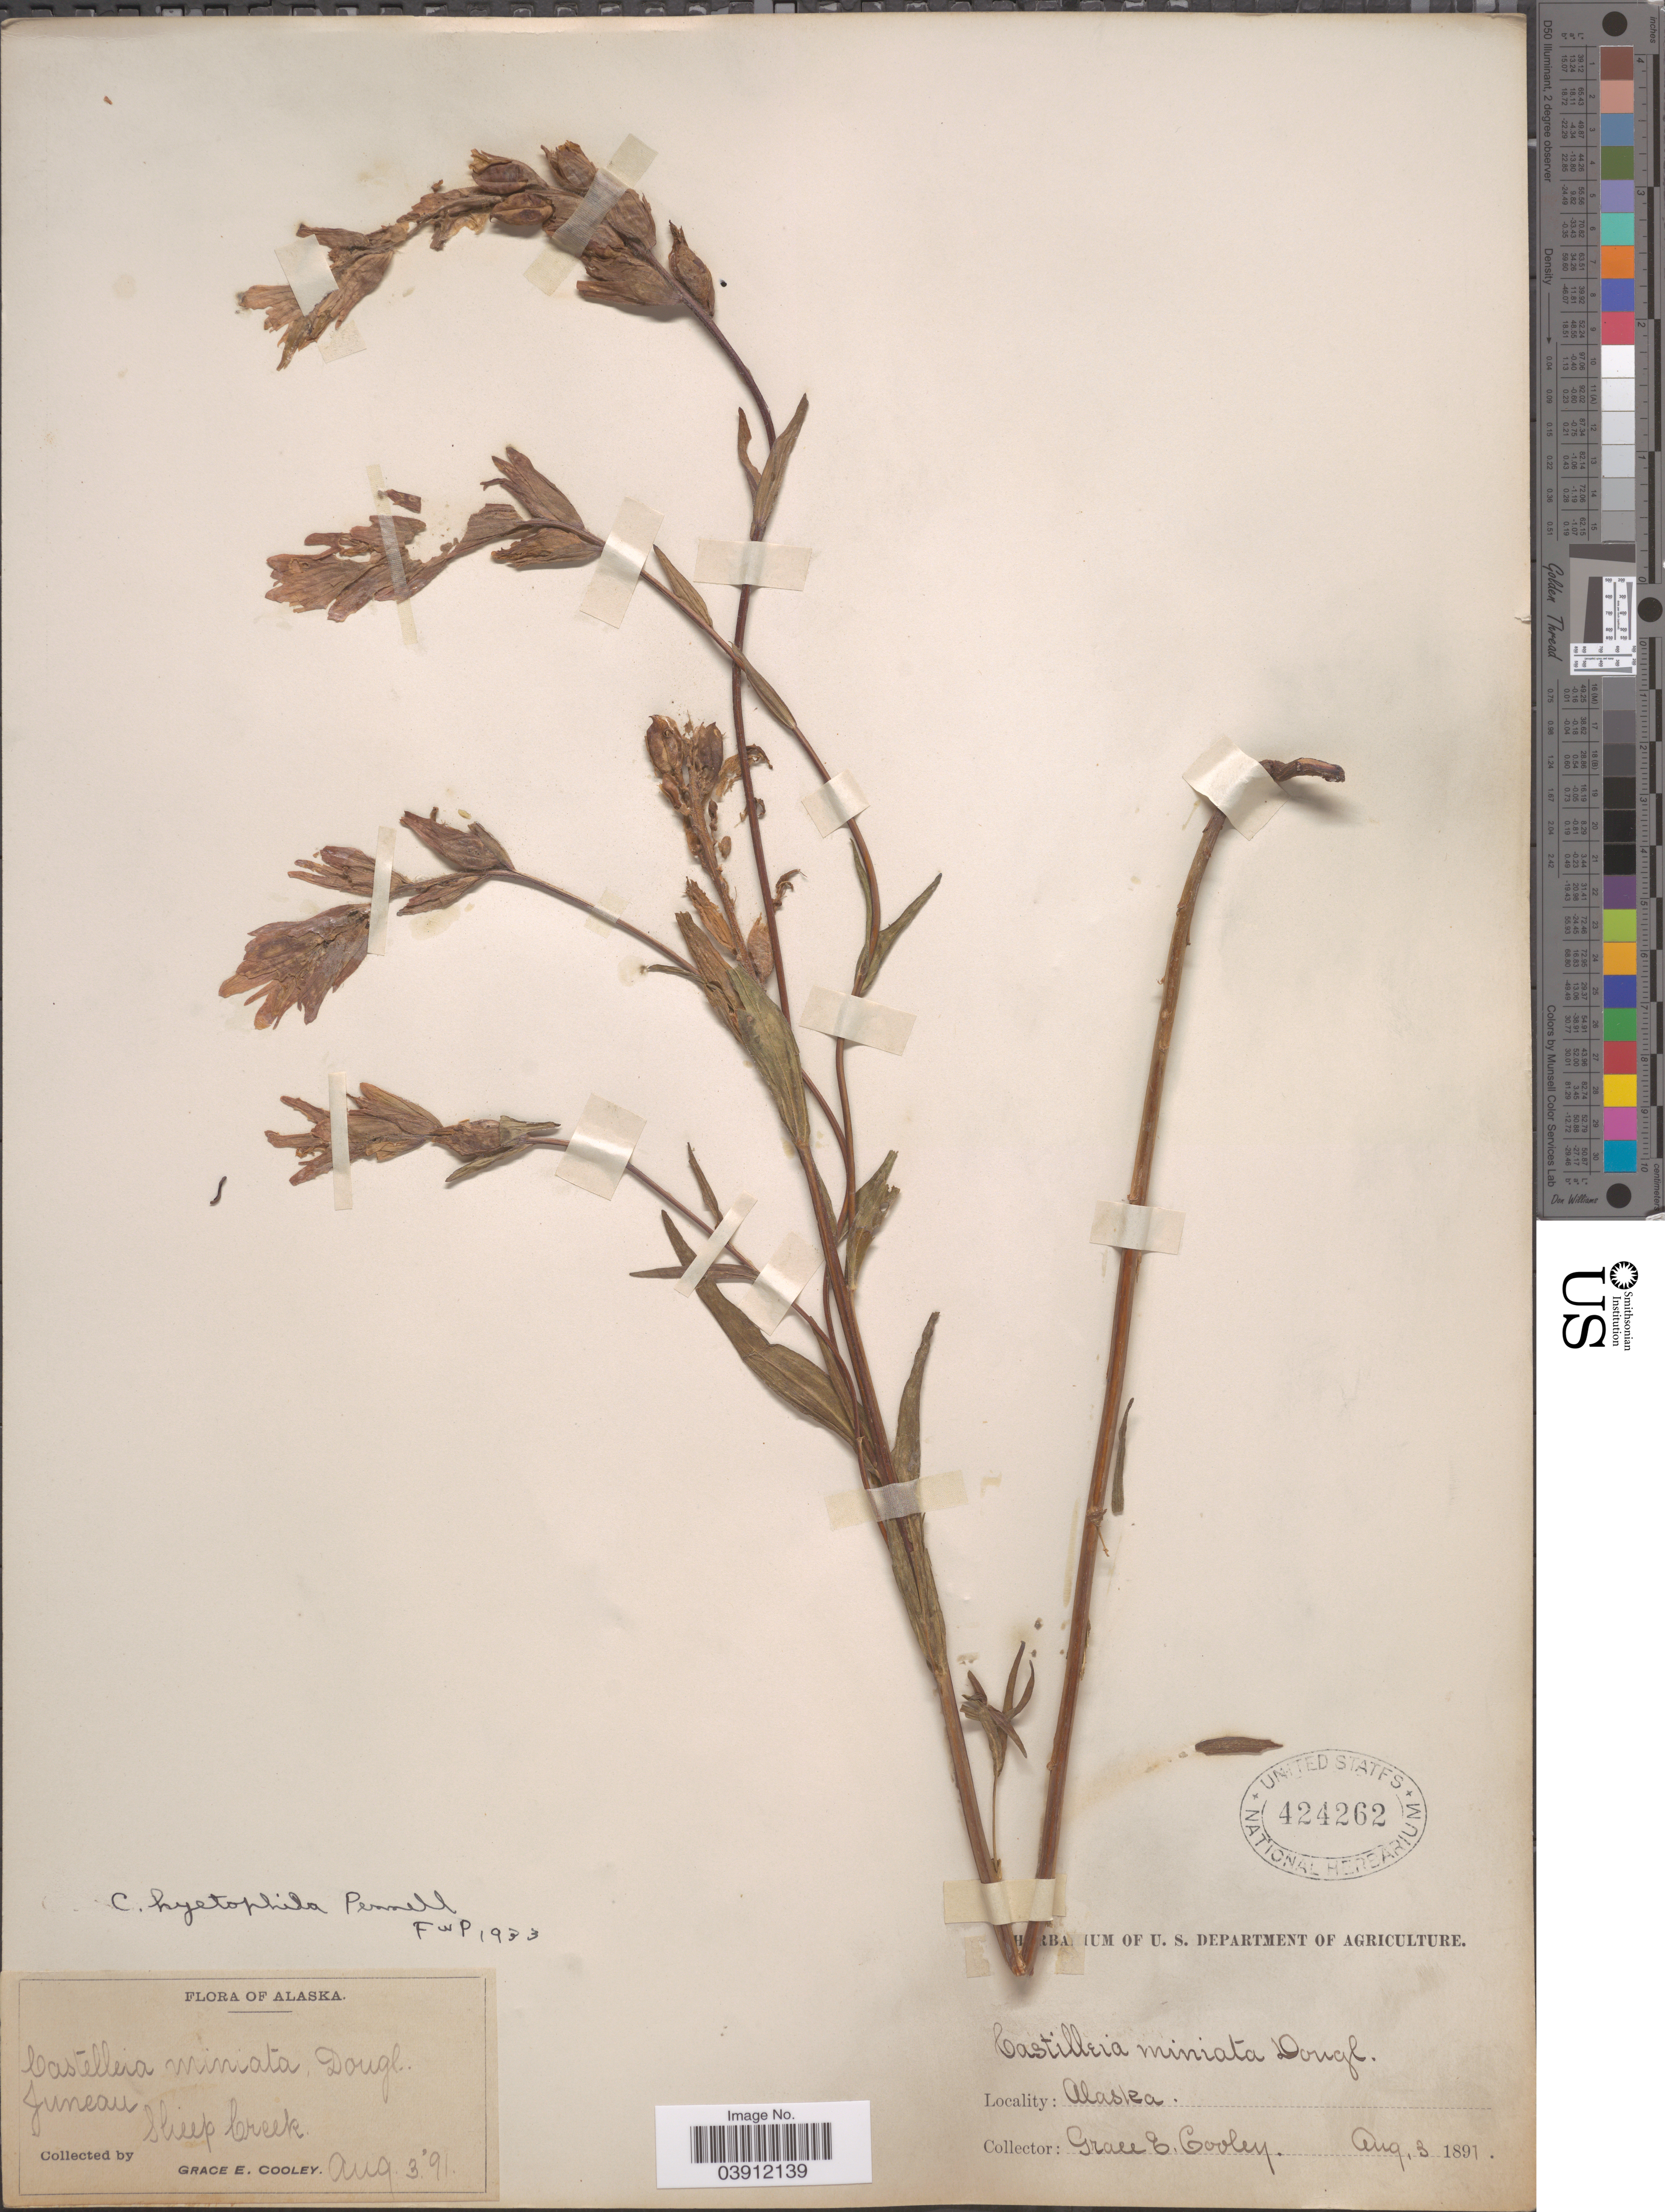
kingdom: Plantae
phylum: Tracheophyta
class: Magnoliopsida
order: Lamiales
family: Orobanchaceae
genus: Castilleja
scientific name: Castilleja hyetophila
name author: Pennell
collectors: G. E. Cooley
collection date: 1891-08-03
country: United States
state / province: Alaska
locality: Juneau, Sheep Creek.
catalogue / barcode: US 424262